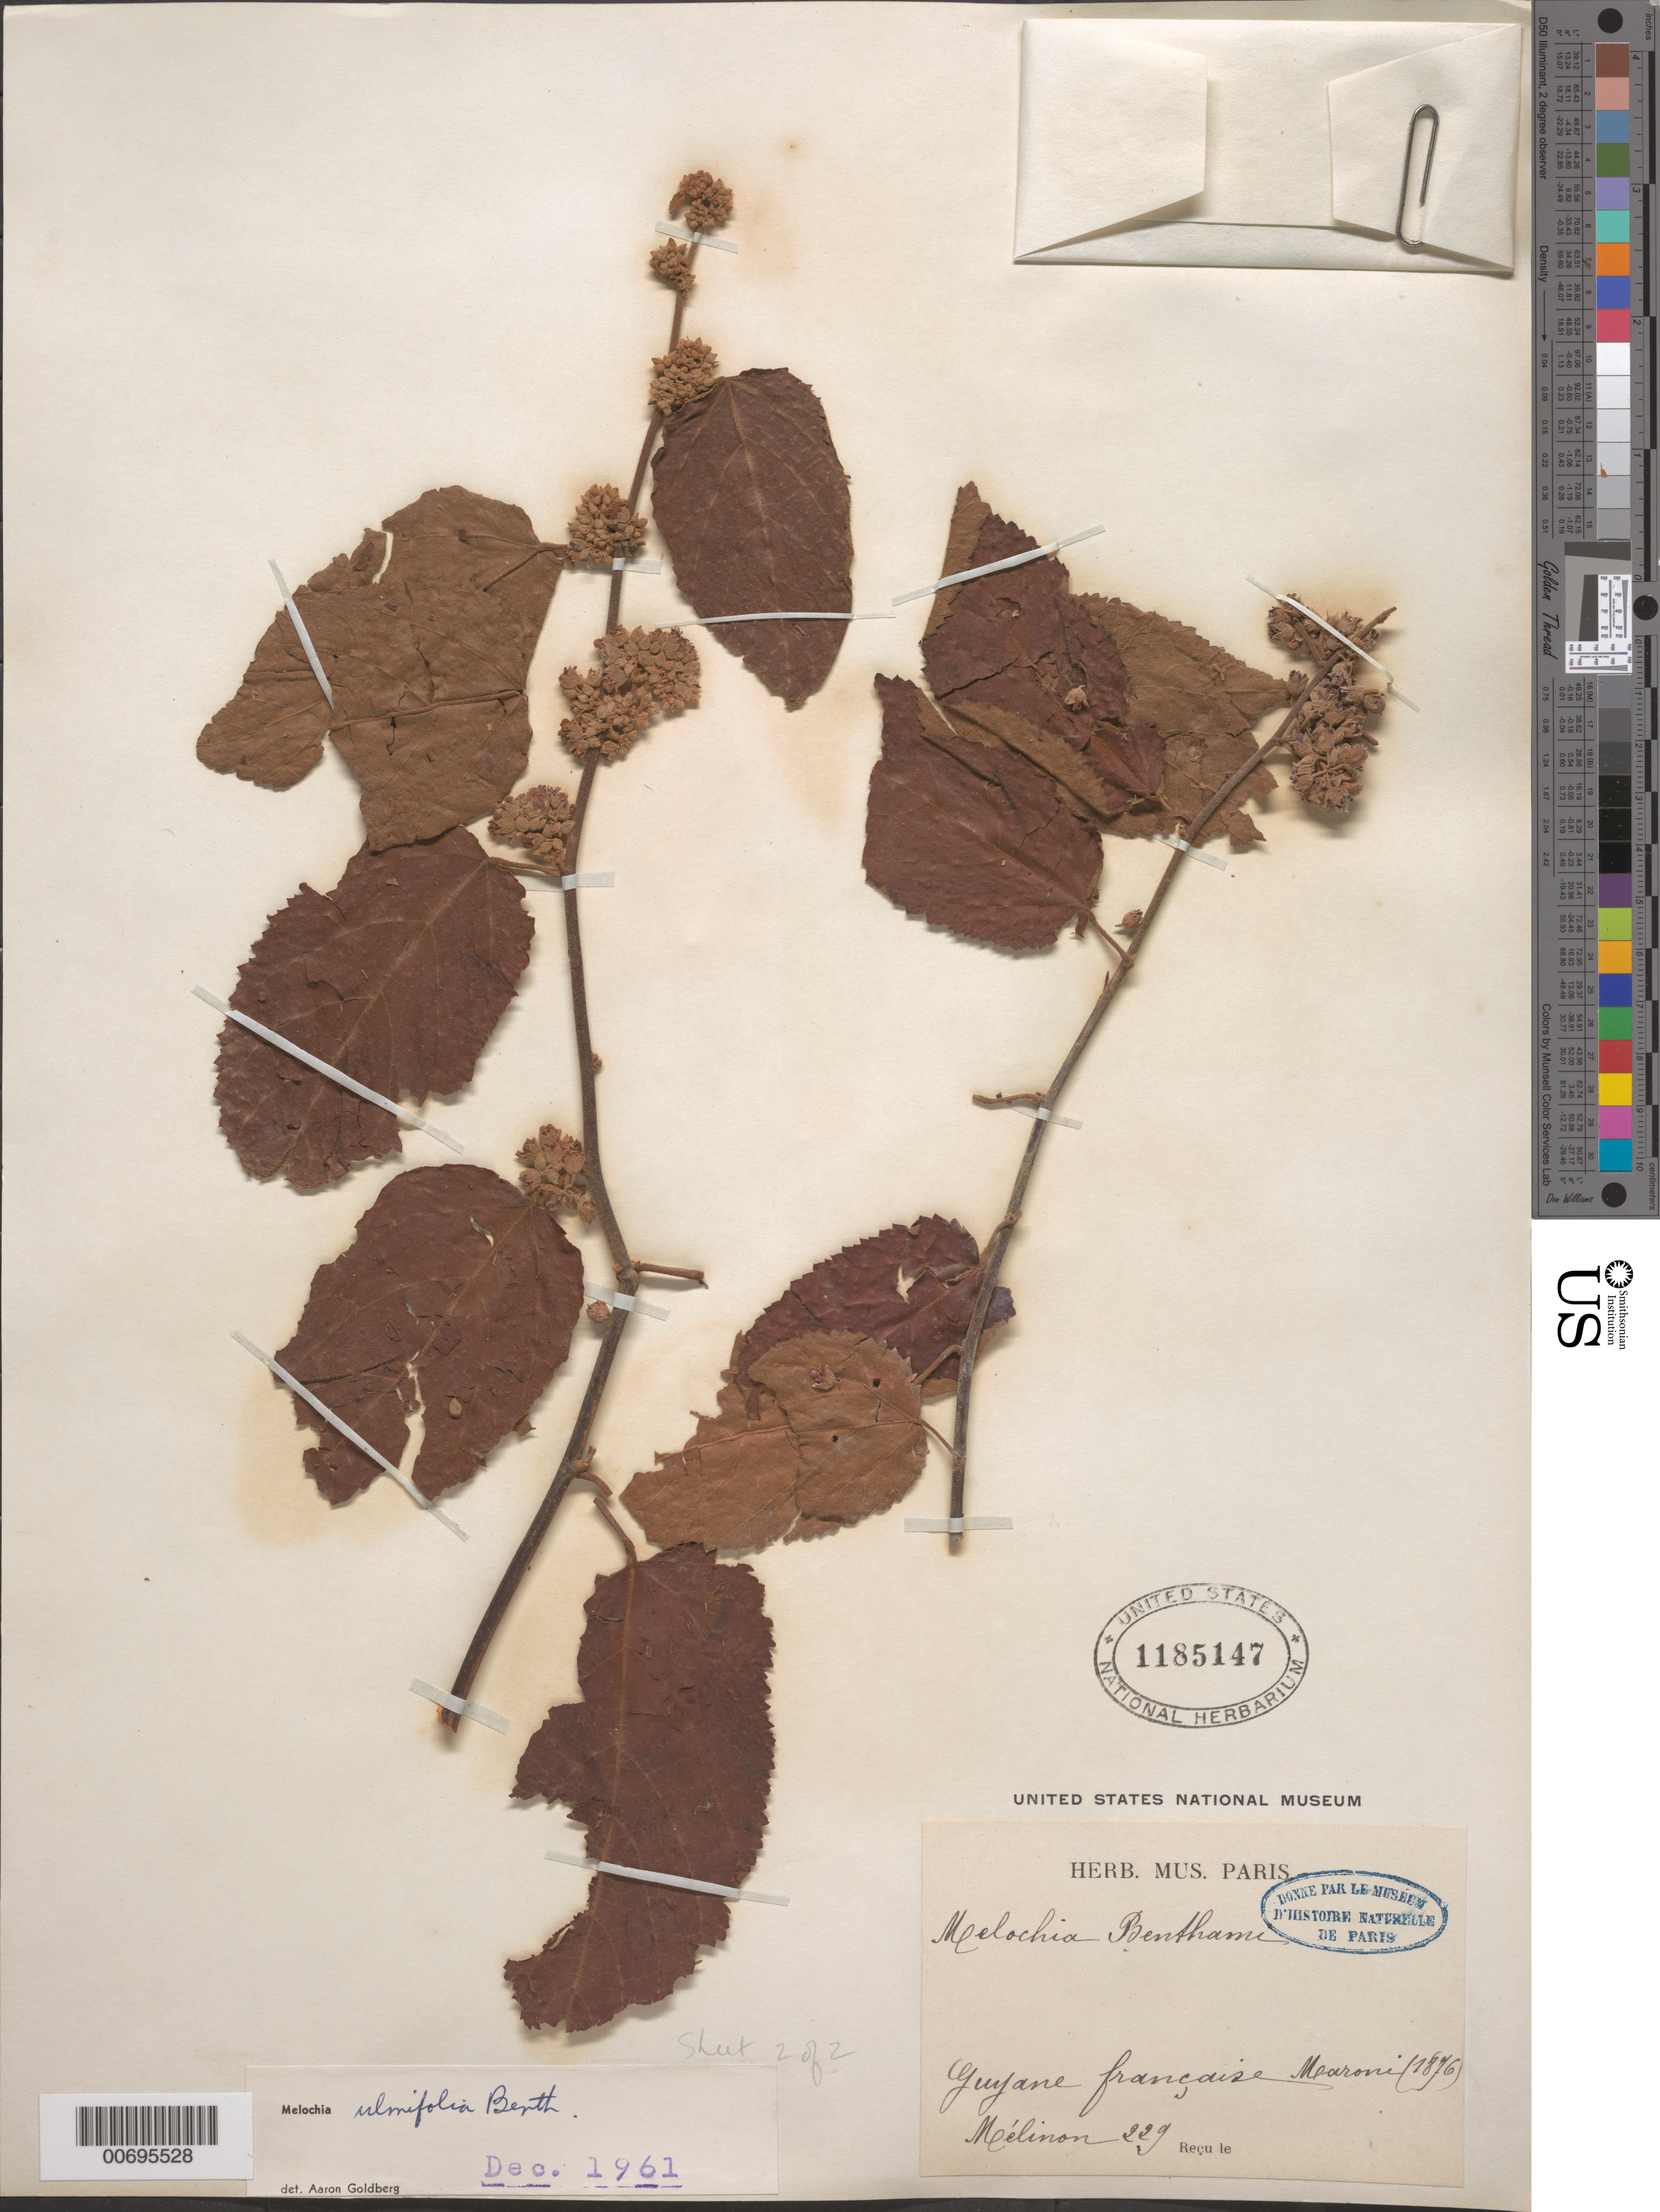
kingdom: Plantae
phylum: Tracheophyta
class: Magnoliopsida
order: Malvales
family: Malvaceae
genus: Melochia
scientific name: Melochia ulmifolia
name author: Benth.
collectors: -. Mélinon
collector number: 229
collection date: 1876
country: French Guiana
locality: Guyane française, Maroni.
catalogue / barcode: US 1185147